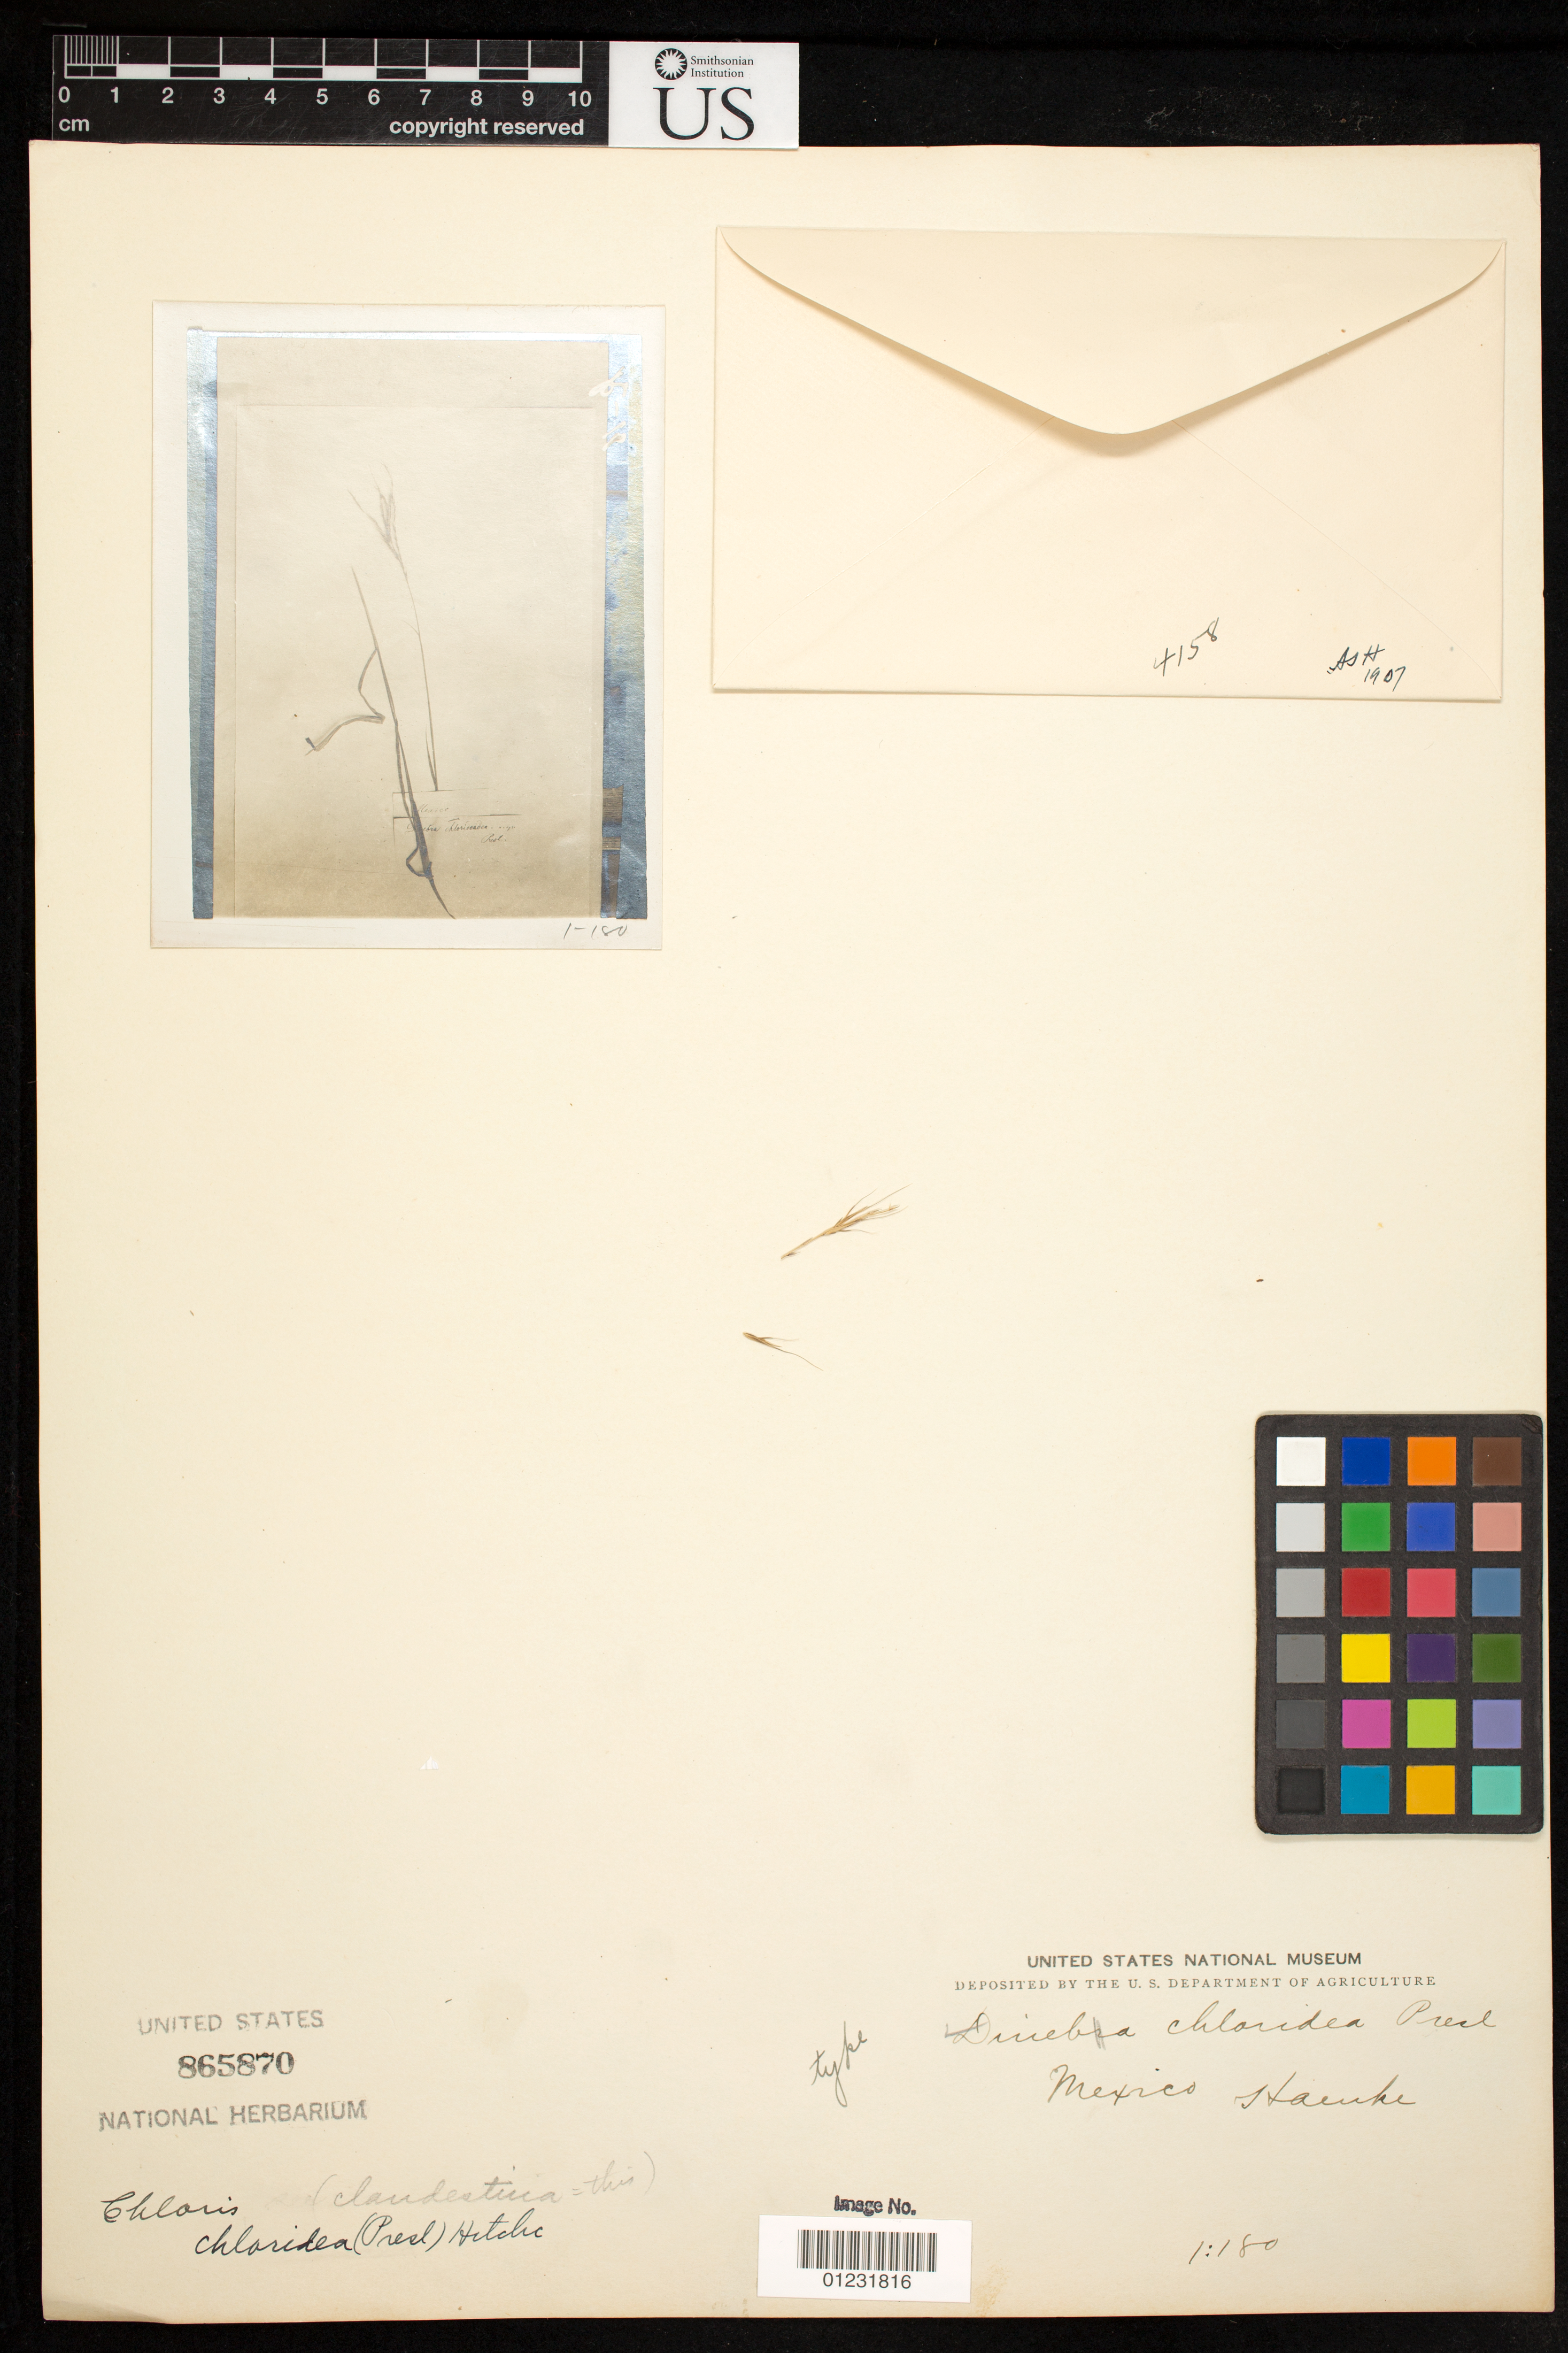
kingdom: Plantae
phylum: Tracheophyta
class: Liliopsida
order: Poales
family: Poaceae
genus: Dinebra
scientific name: Dinebra chloridea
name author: J. Presl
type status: Isotype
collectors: T. Haenke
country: Mexico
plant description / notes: Fragmentary material of type specimen.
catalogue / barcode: US 865870